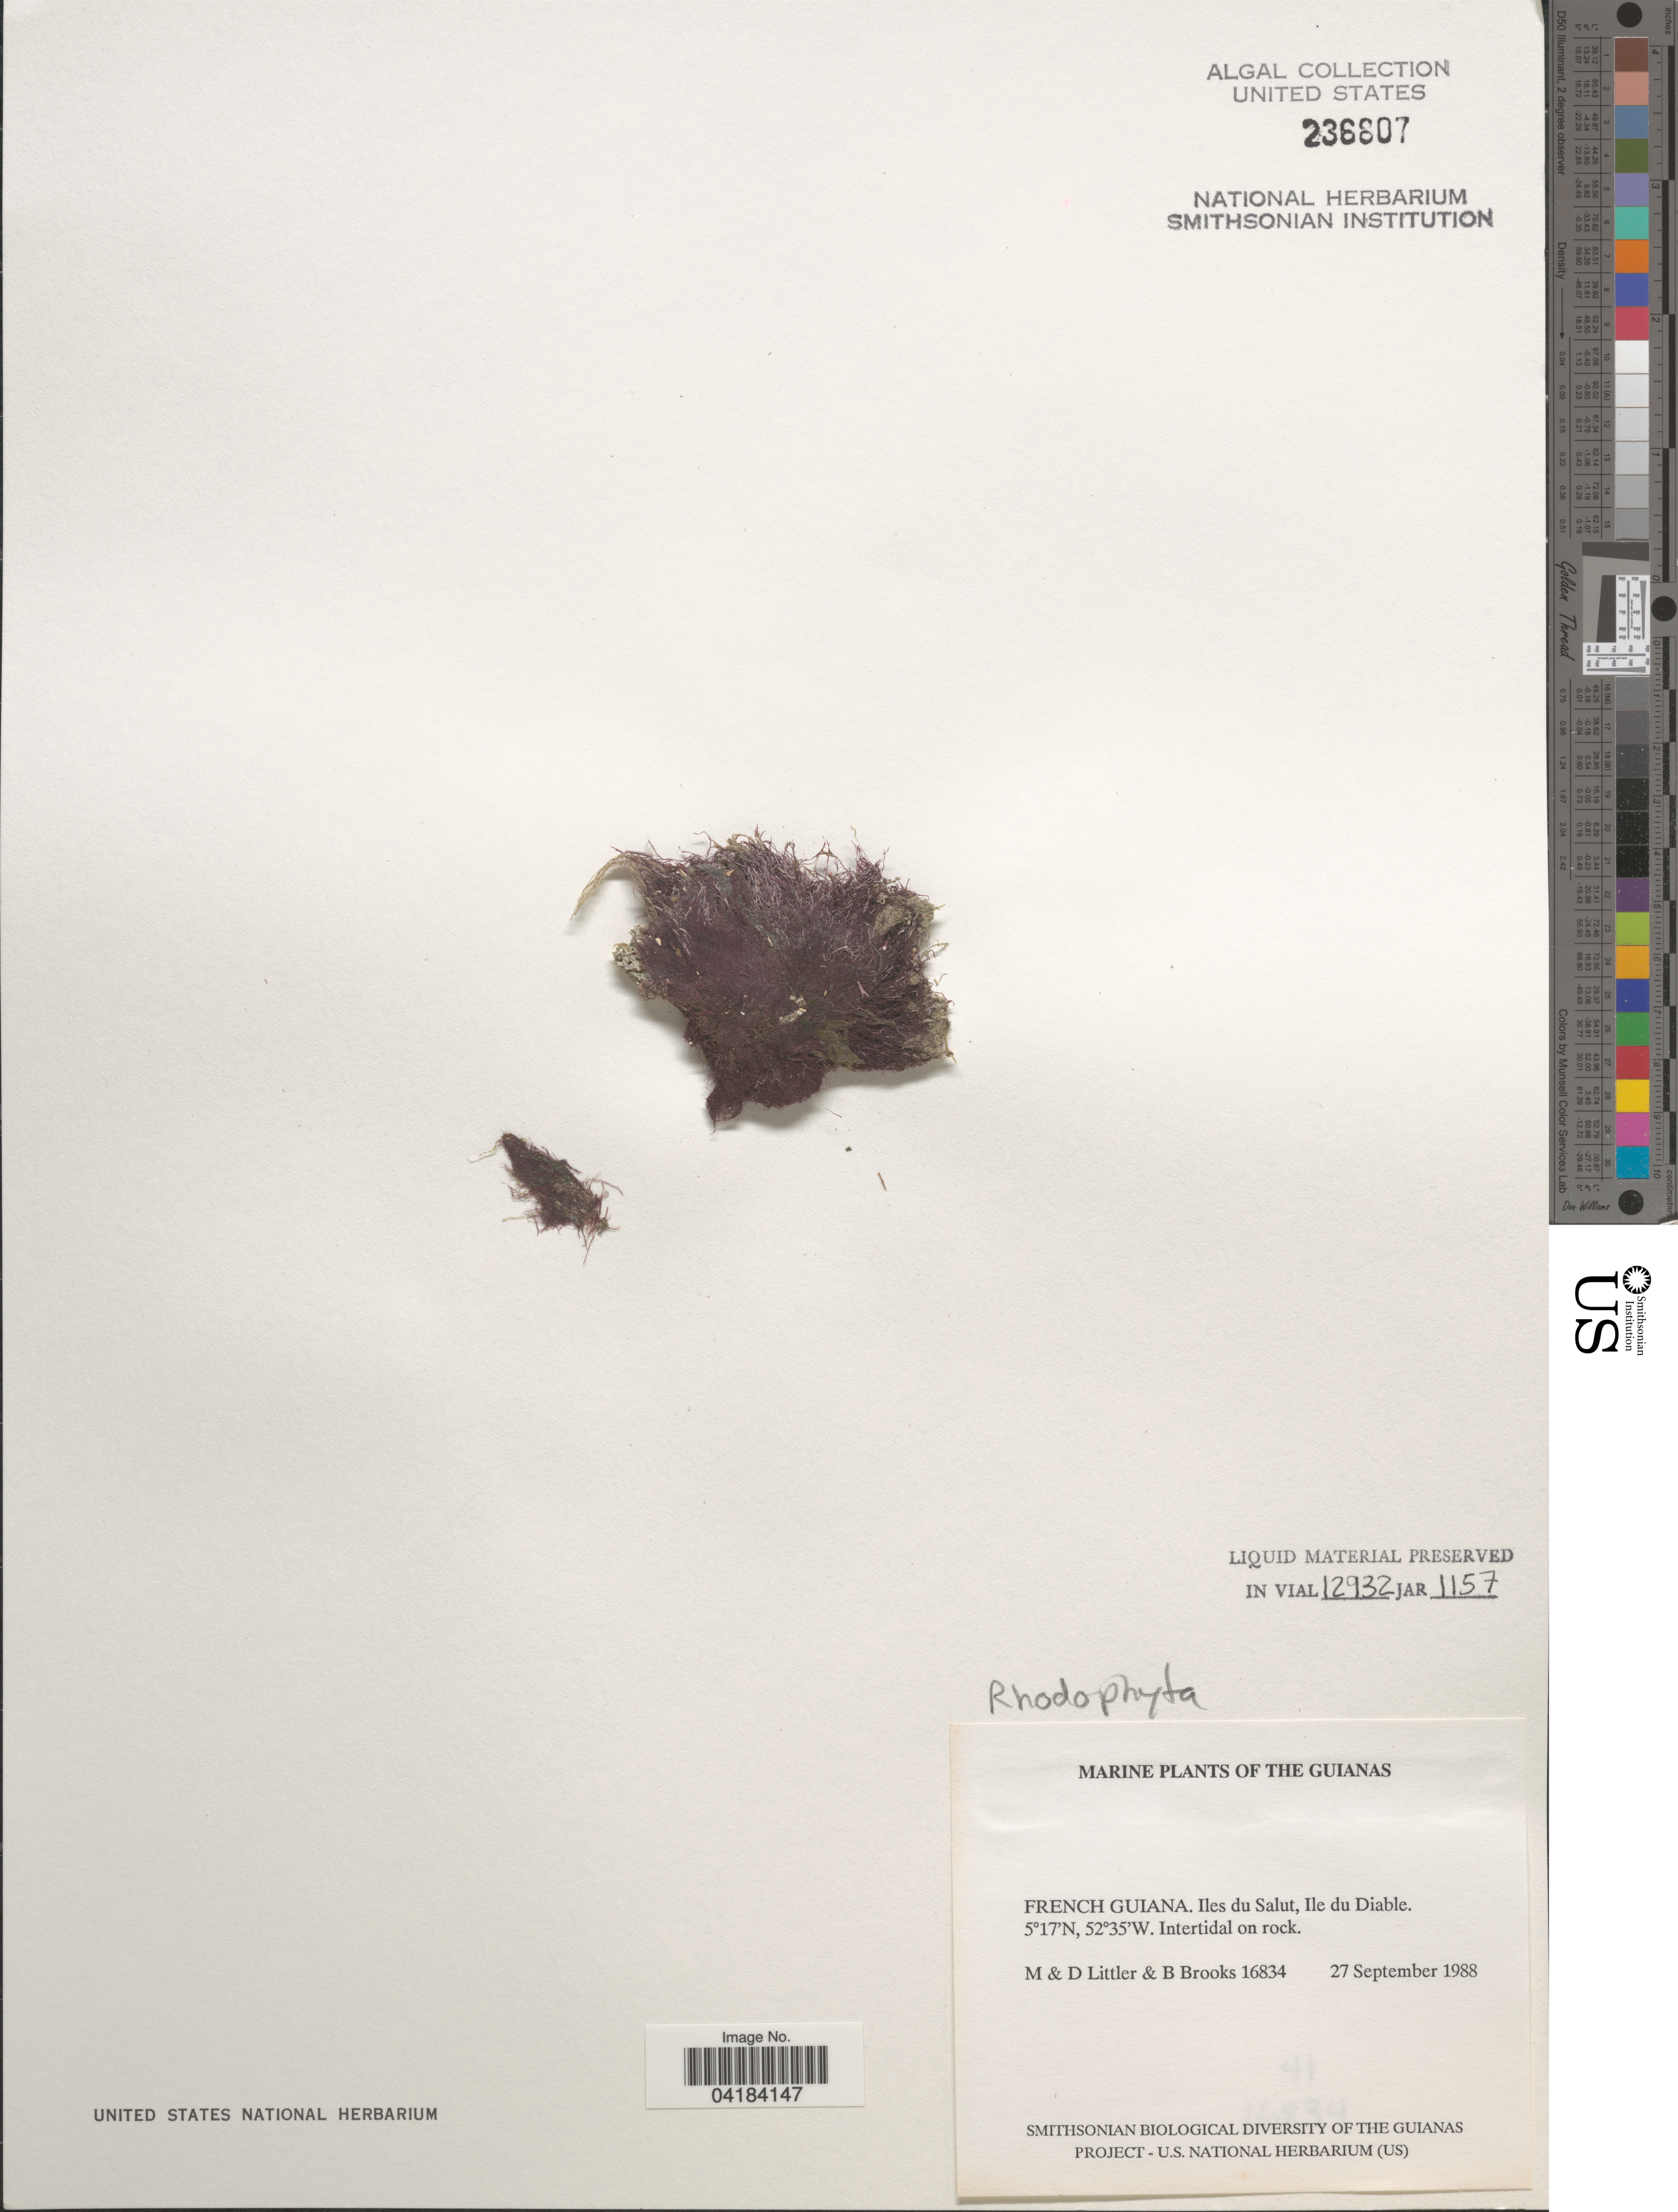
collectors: M. Littler, D. S. Littler & B. Brooks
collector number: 16834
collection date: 1988-09-27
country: French Guiana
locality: The Guianas. Iles du Salut, Ile du Diable.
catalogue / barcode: US 236807